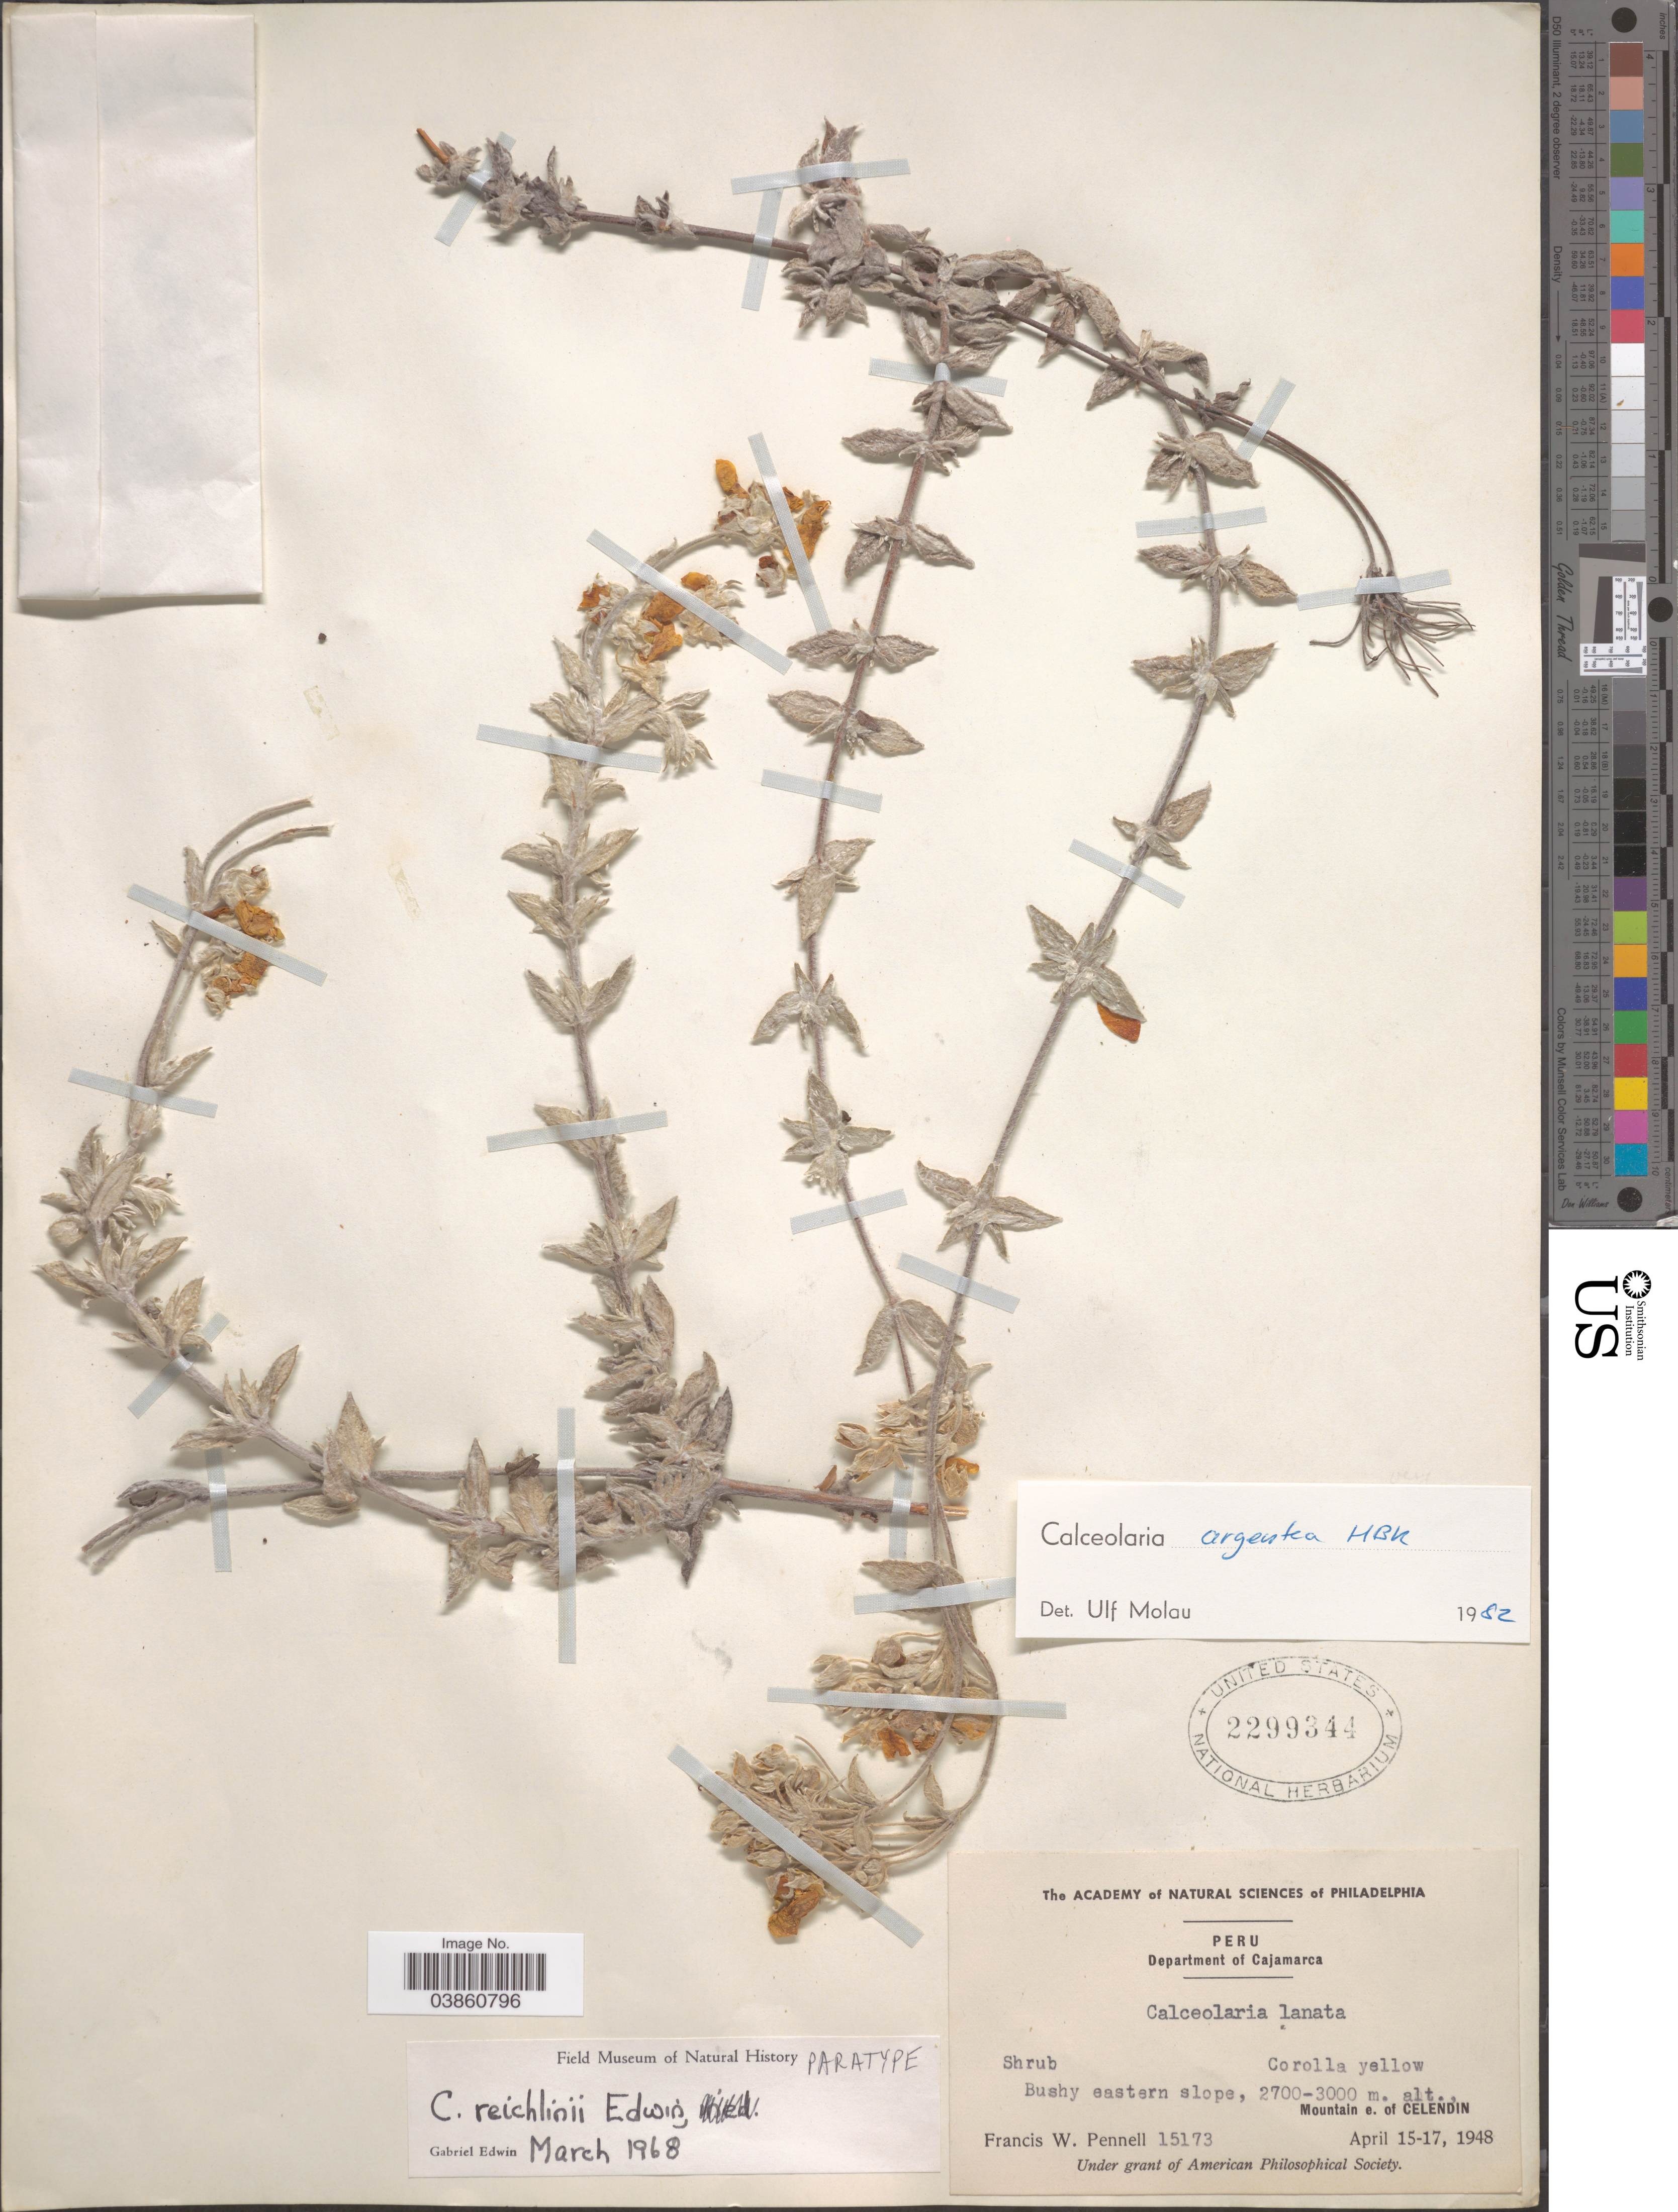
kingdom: Plantae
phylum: Tracheophyta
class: Magnoliopsida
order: Lamiales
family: Calceolariaceae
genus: Calceolaria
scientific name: Calceolaria argentea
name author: Kunth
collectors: F. W. Pennell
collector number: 15173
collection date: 1948-04-15/1948-04-17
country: Peru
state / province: Cajamarca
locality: Department of Cajamarca. Eastern slope, Mountain e. of Celendin.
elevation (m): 2700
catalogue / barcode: US 2299344